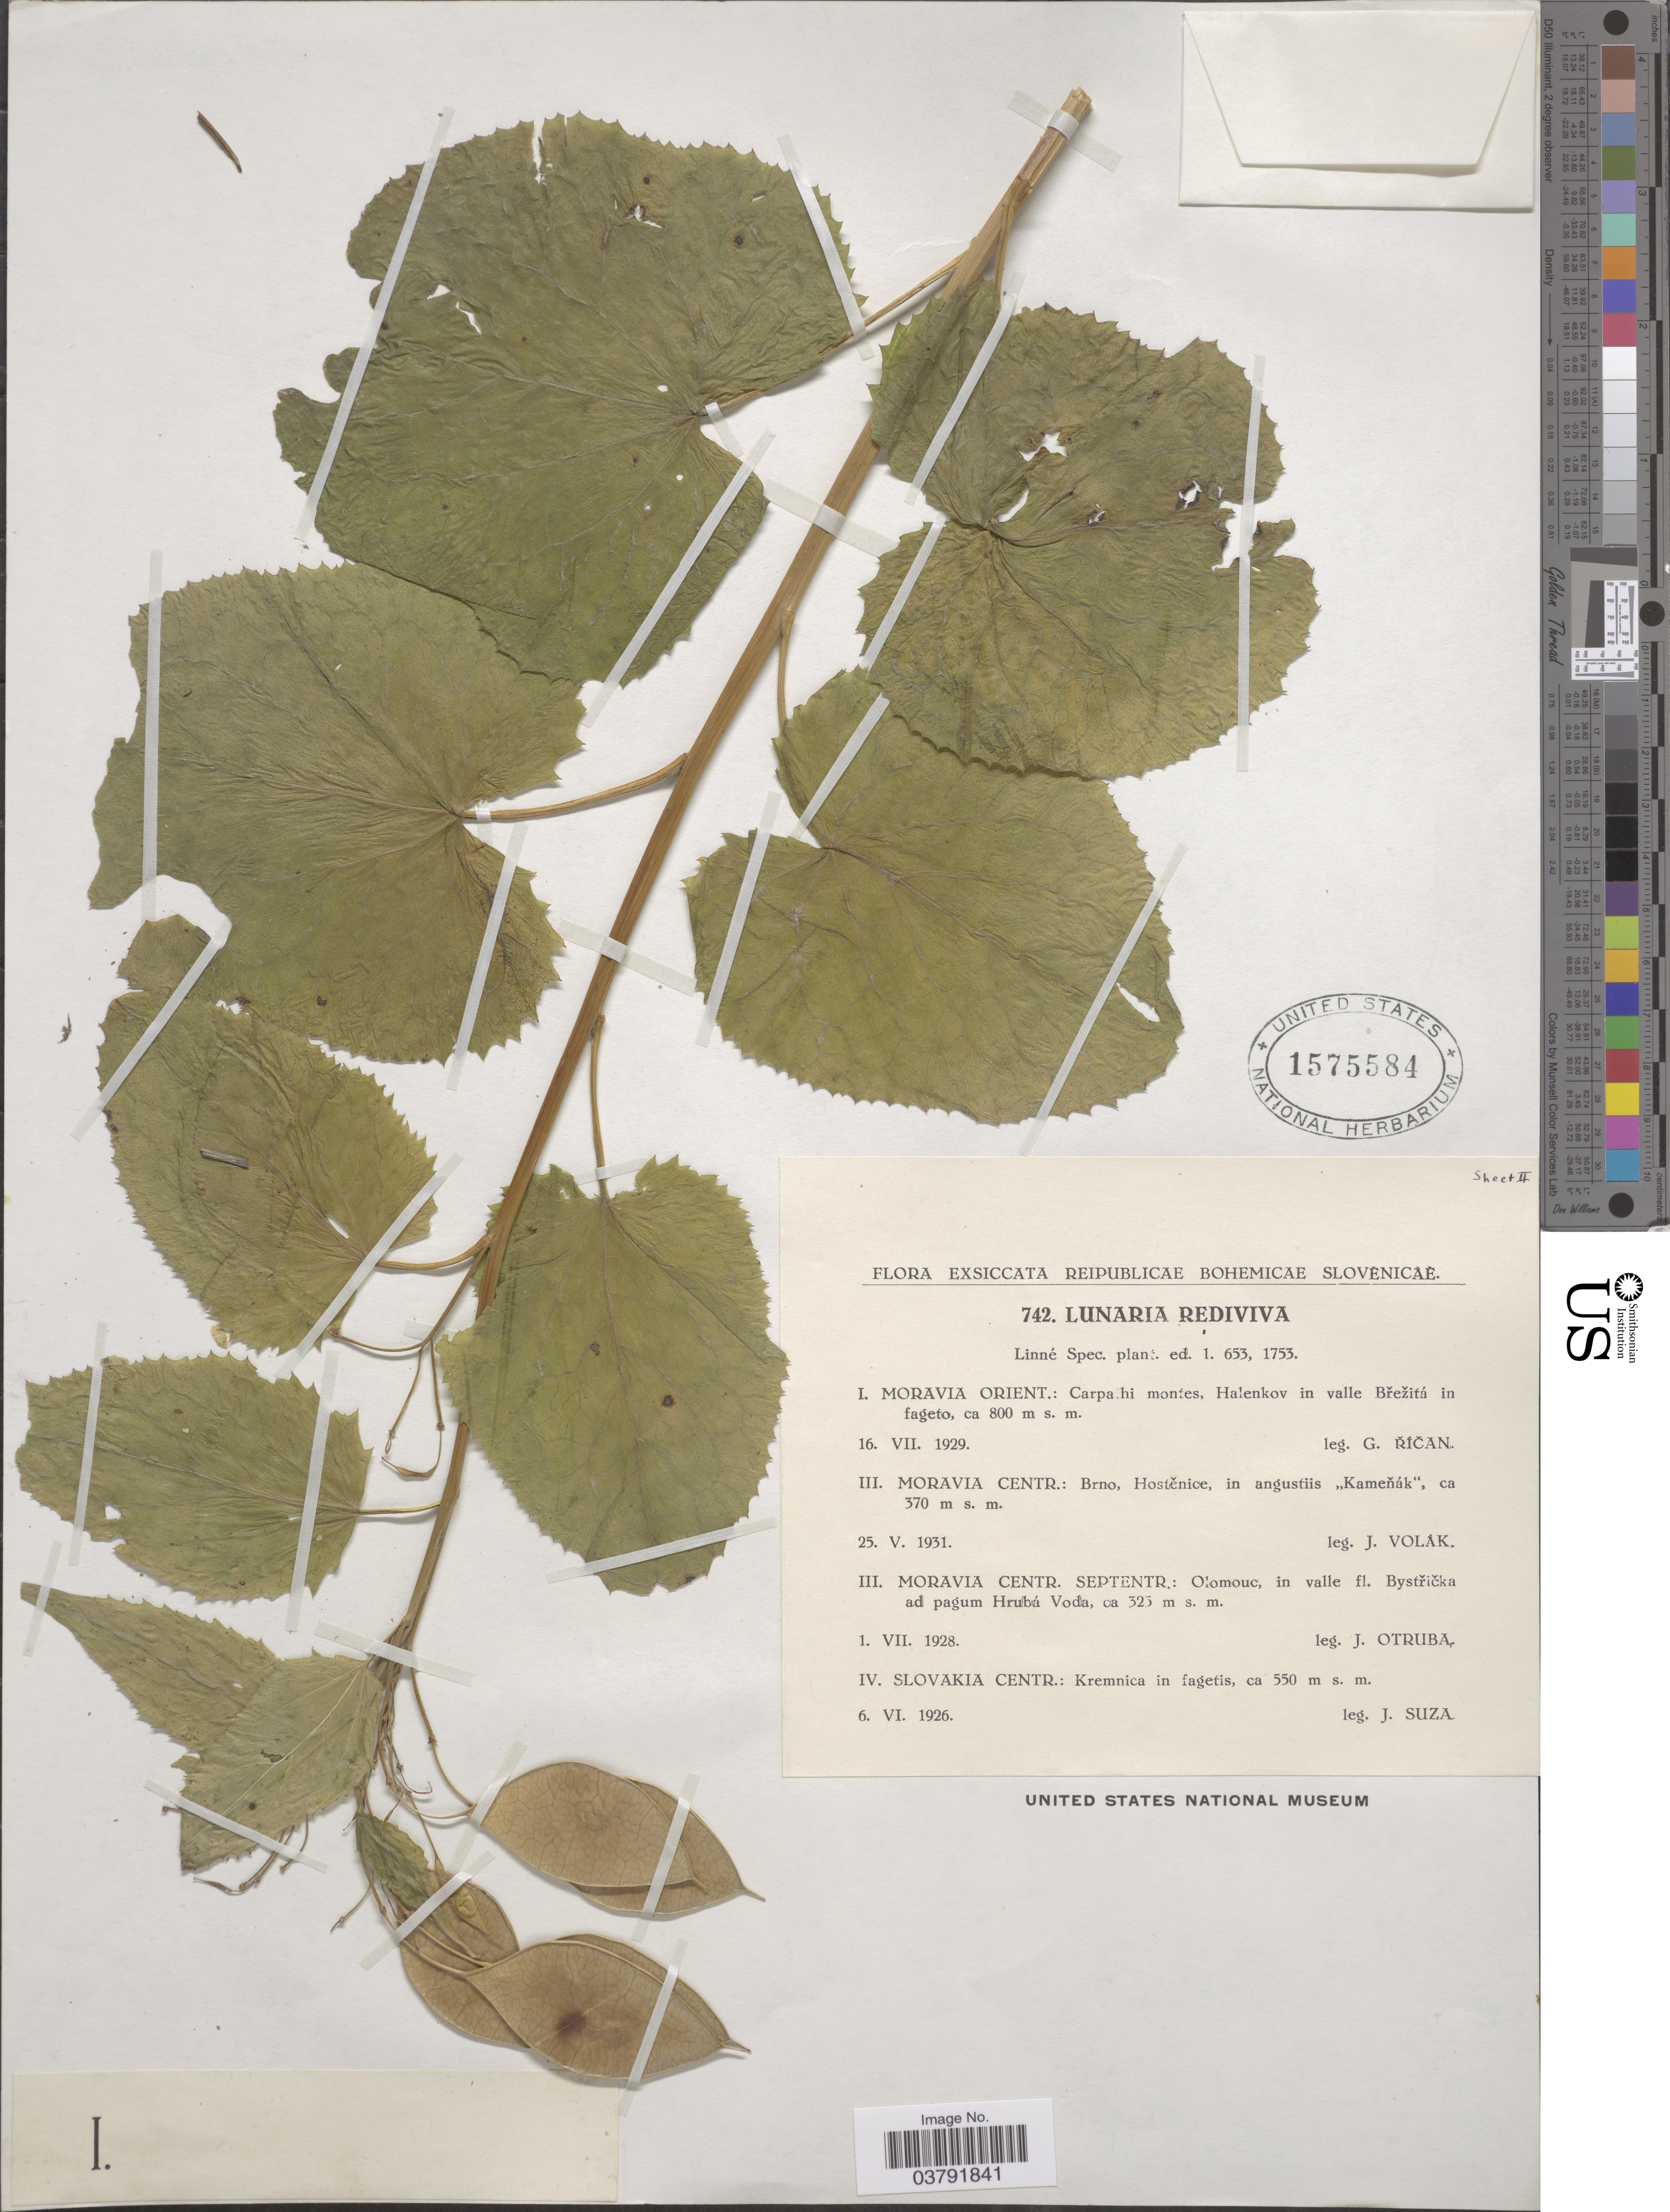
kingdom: Plantae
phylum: Tracheophyta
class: Magnoliopsida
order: Brassicales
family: Brassicaceae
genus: Lunaria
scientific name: Lunaria rediviva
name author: L.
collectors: G. Rican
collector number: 742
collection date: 1929-07-16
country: Czechia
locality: Reipublicae Bohemicae Slovenicae. Moravia Orient.: Carpathi montes, Halenkov in valle Břežitá in fageto.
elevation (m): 800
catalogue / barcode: US 1575584